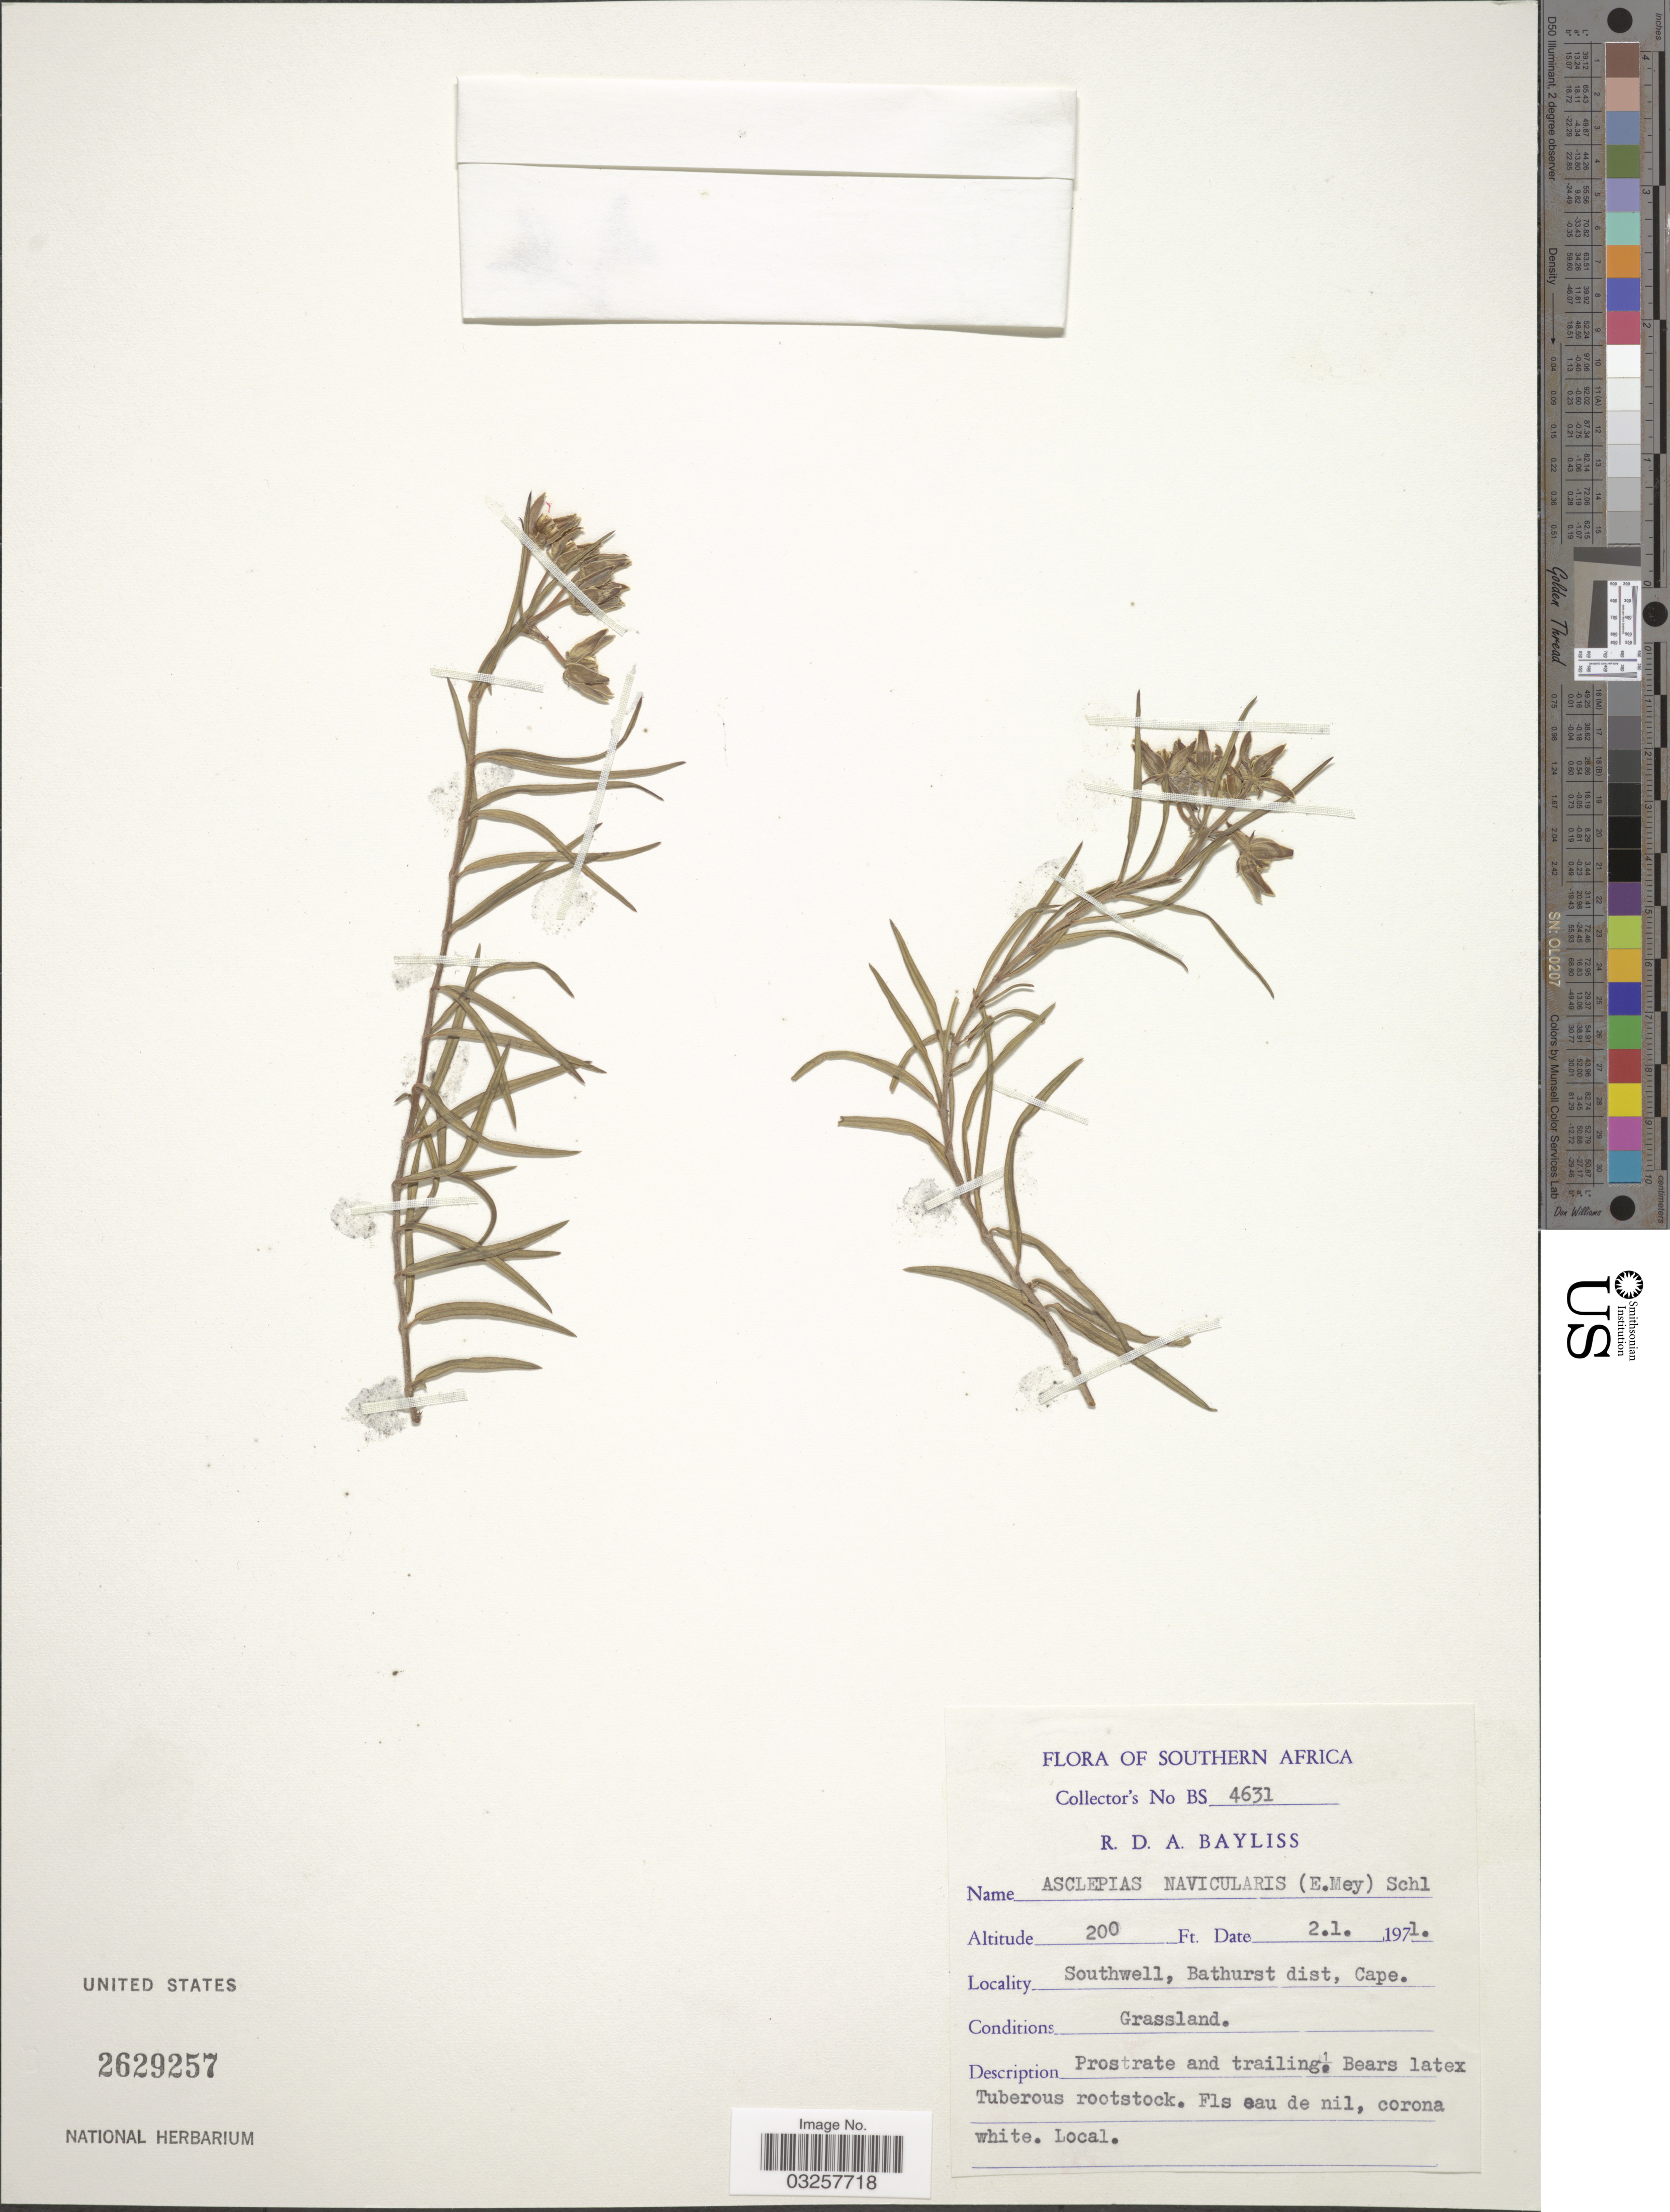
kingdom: Plantae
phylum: Tracheophyta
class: Magnoliopsida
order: Gentianales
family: Apocynaceae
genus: Asclepias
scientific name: Asclepias navicularis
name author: (E. Mey.) Schltr.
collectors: R. Bayliss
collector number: BS4631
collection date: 1971-01-02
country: South Africa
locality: Southern Africa. Southwell, Bathurst dist, Cape.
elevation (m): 61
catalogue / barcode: US 2629257